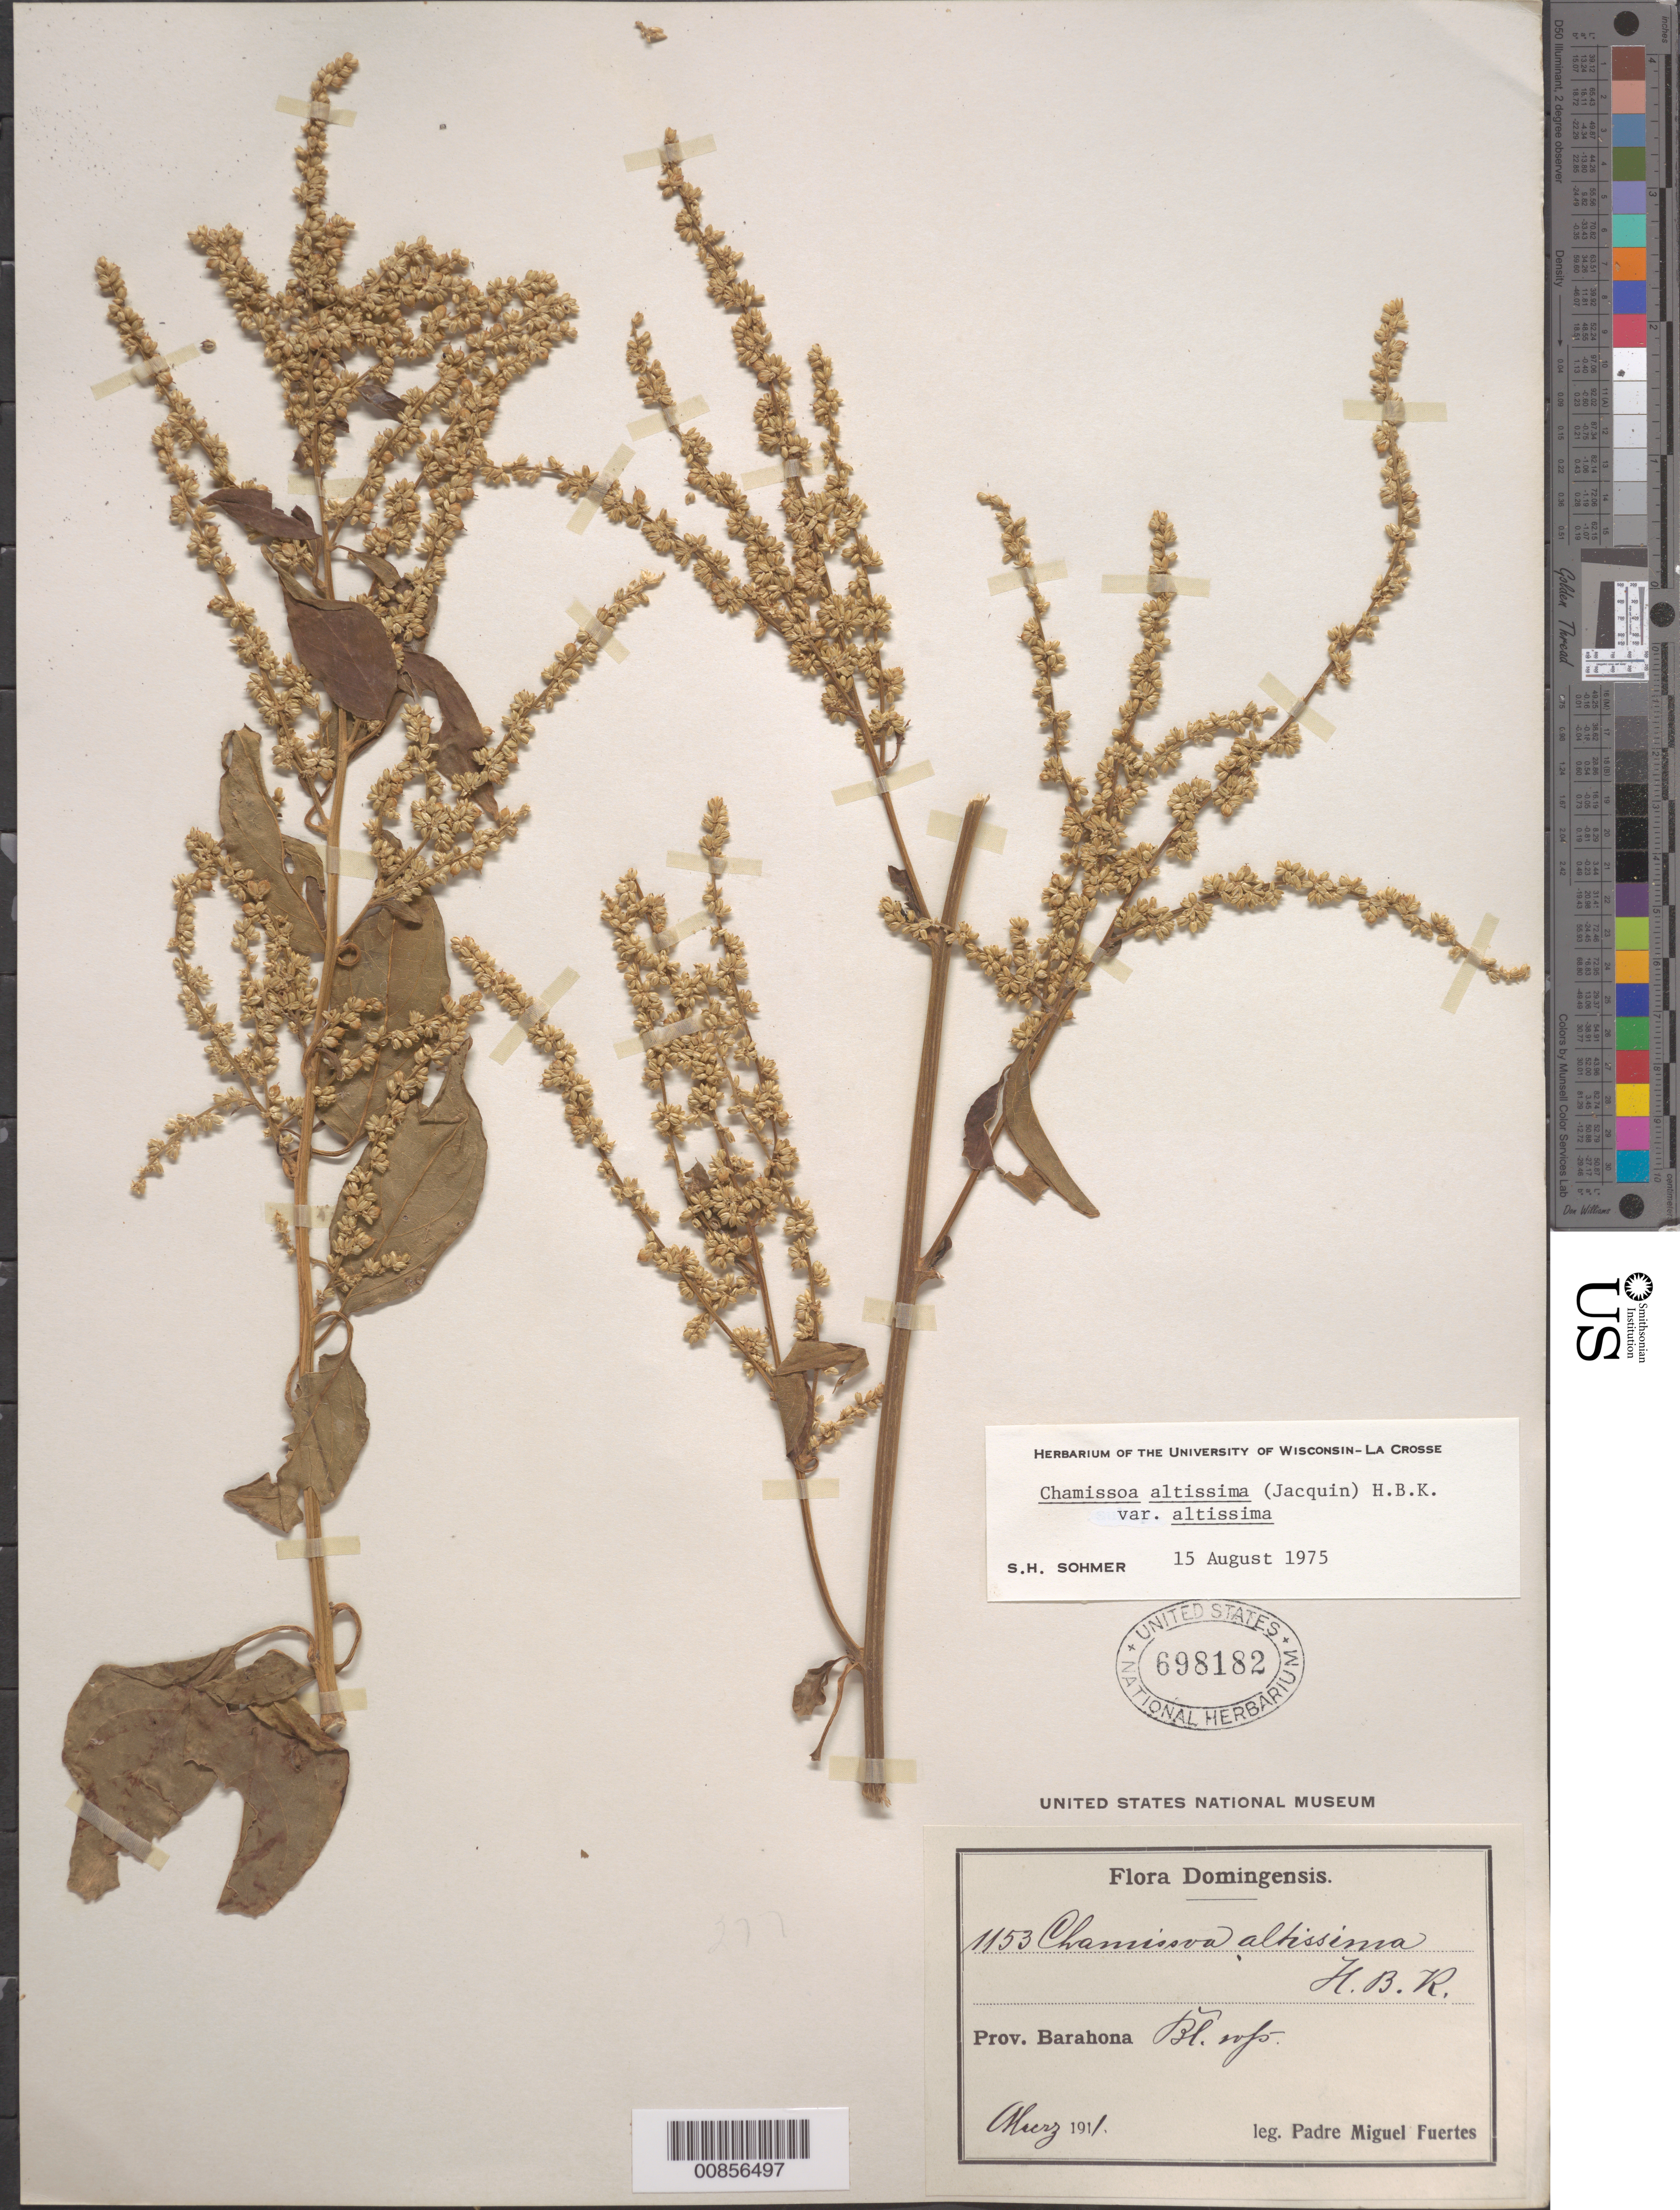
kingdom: Plantae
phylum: Tracheophyta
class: Magnoliopsida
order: Caryophyllales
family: Amaranthaceae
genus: Chamissoa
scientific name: Chamissoa altissima var. altissima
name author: (Jacq.) Kunth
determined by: Sohmer, S. H.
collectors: M. D. Fuertes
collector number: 1153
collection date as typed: Mar 1911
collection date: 1911-03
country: Dominican Republic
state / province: Barahona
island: Hispaniola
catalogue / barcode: US 698182